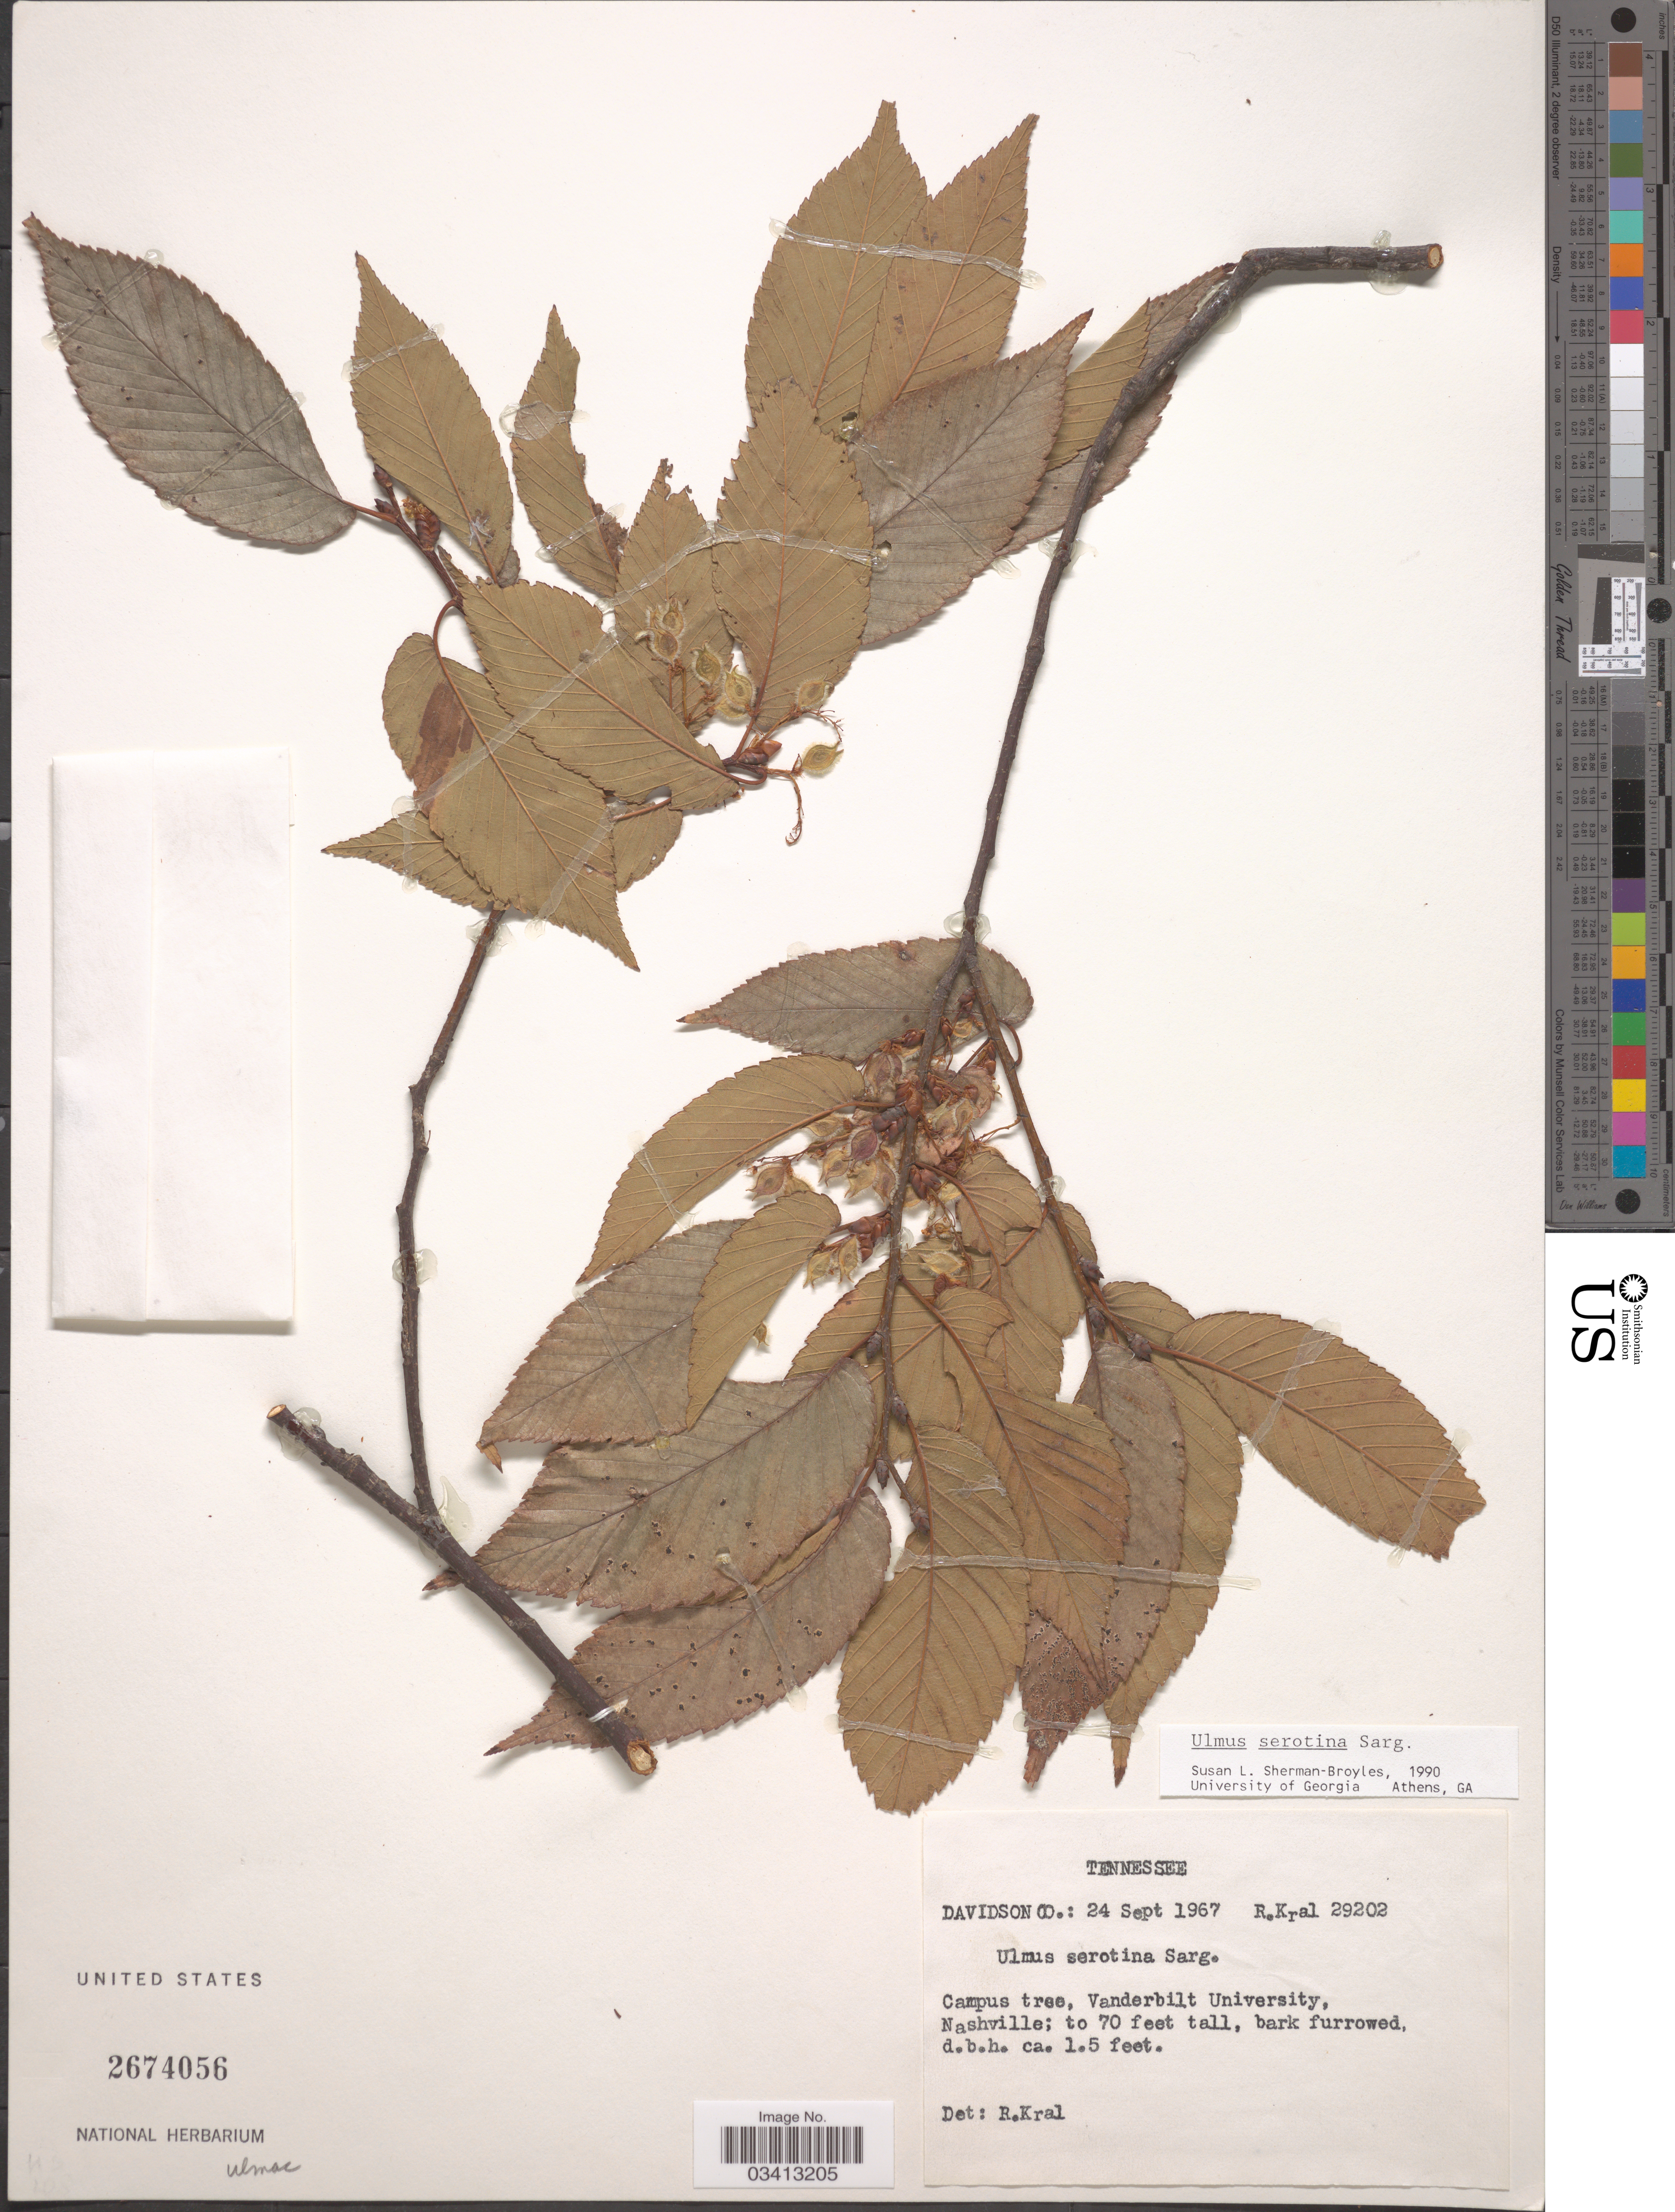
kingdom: Plantae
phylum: Tracheophyta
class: Magnoliopsida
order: Rosales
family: Ulmaceae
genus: Ulmus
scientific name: Ulmus serotina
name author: Sarg.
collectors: R. Kral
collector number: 29202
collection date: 1967-09-24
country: United States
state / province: Tennessee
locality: Davidson Co. Vanderbilt University, Nashville.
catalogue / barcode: US 2674056